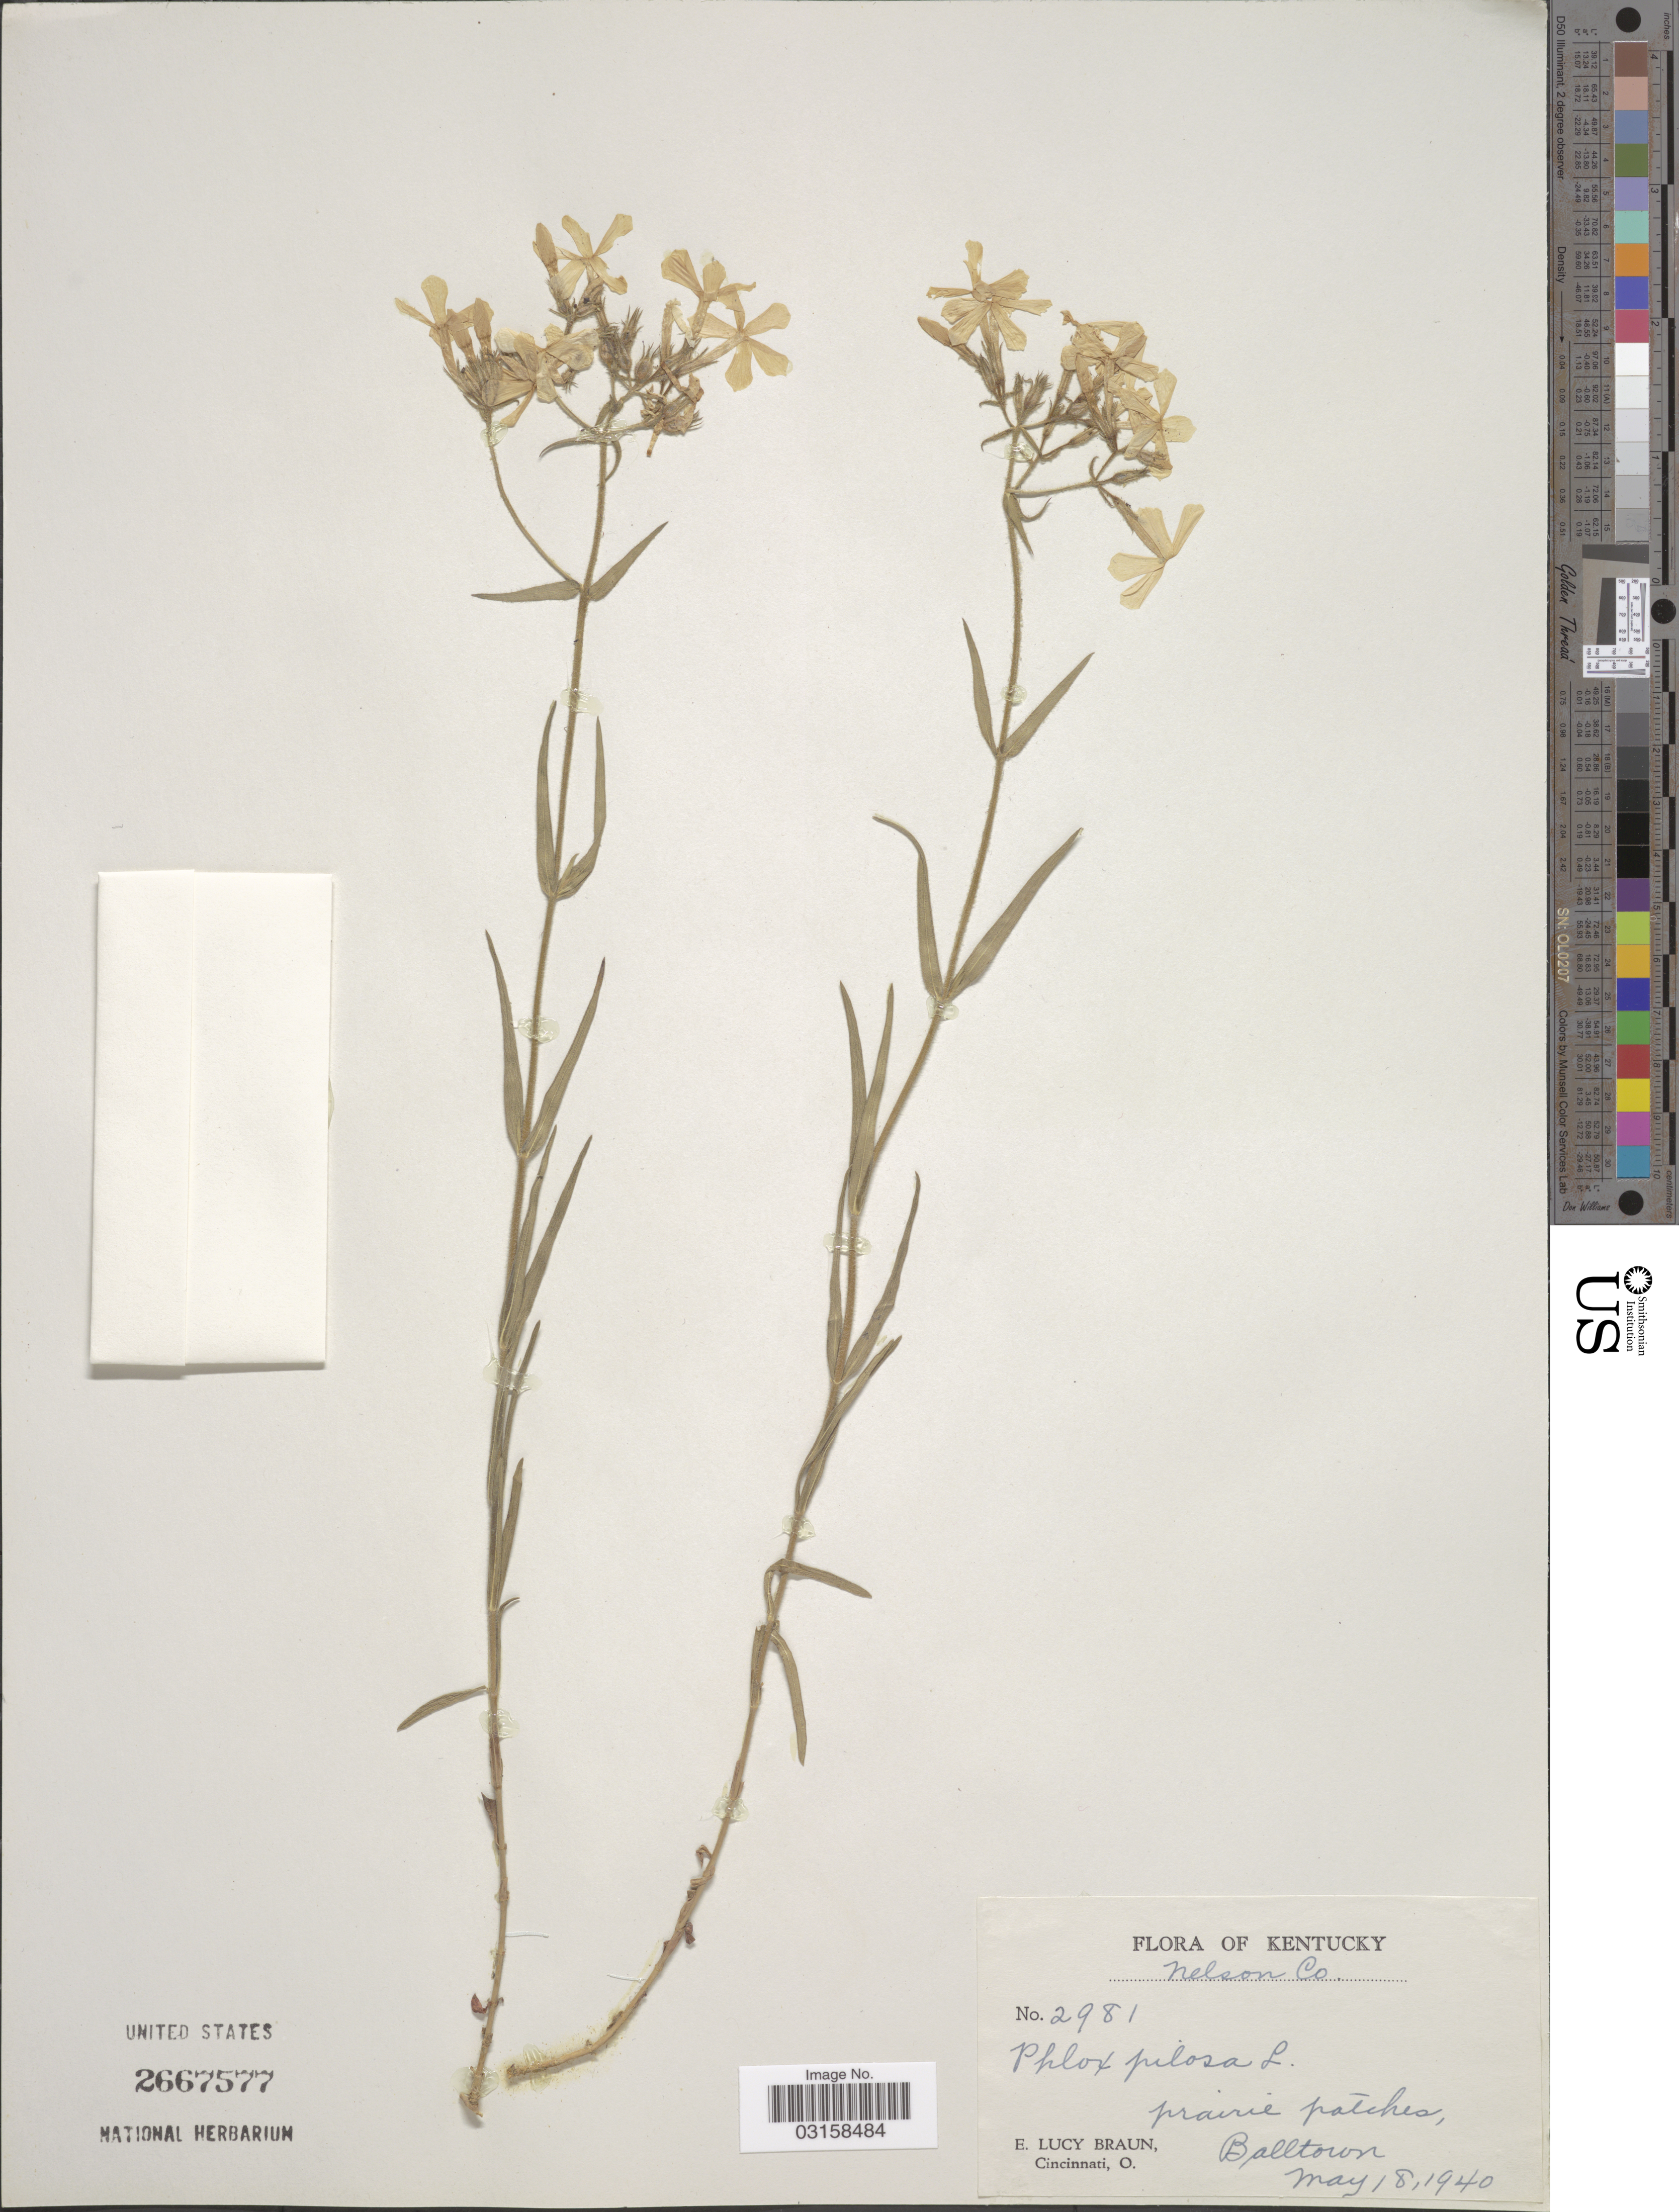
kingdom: Plantae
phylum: Tracheophyta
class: Magnoliopsida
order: Ericales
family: Polemoniaceae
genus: Phlox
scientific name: Phlox pilosa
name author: L.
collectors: E. L. Braun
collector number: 2981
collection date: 1940-05-18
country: United States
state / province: Kentucky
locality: Nelson Co. Balltown.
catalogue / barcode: US 2667577